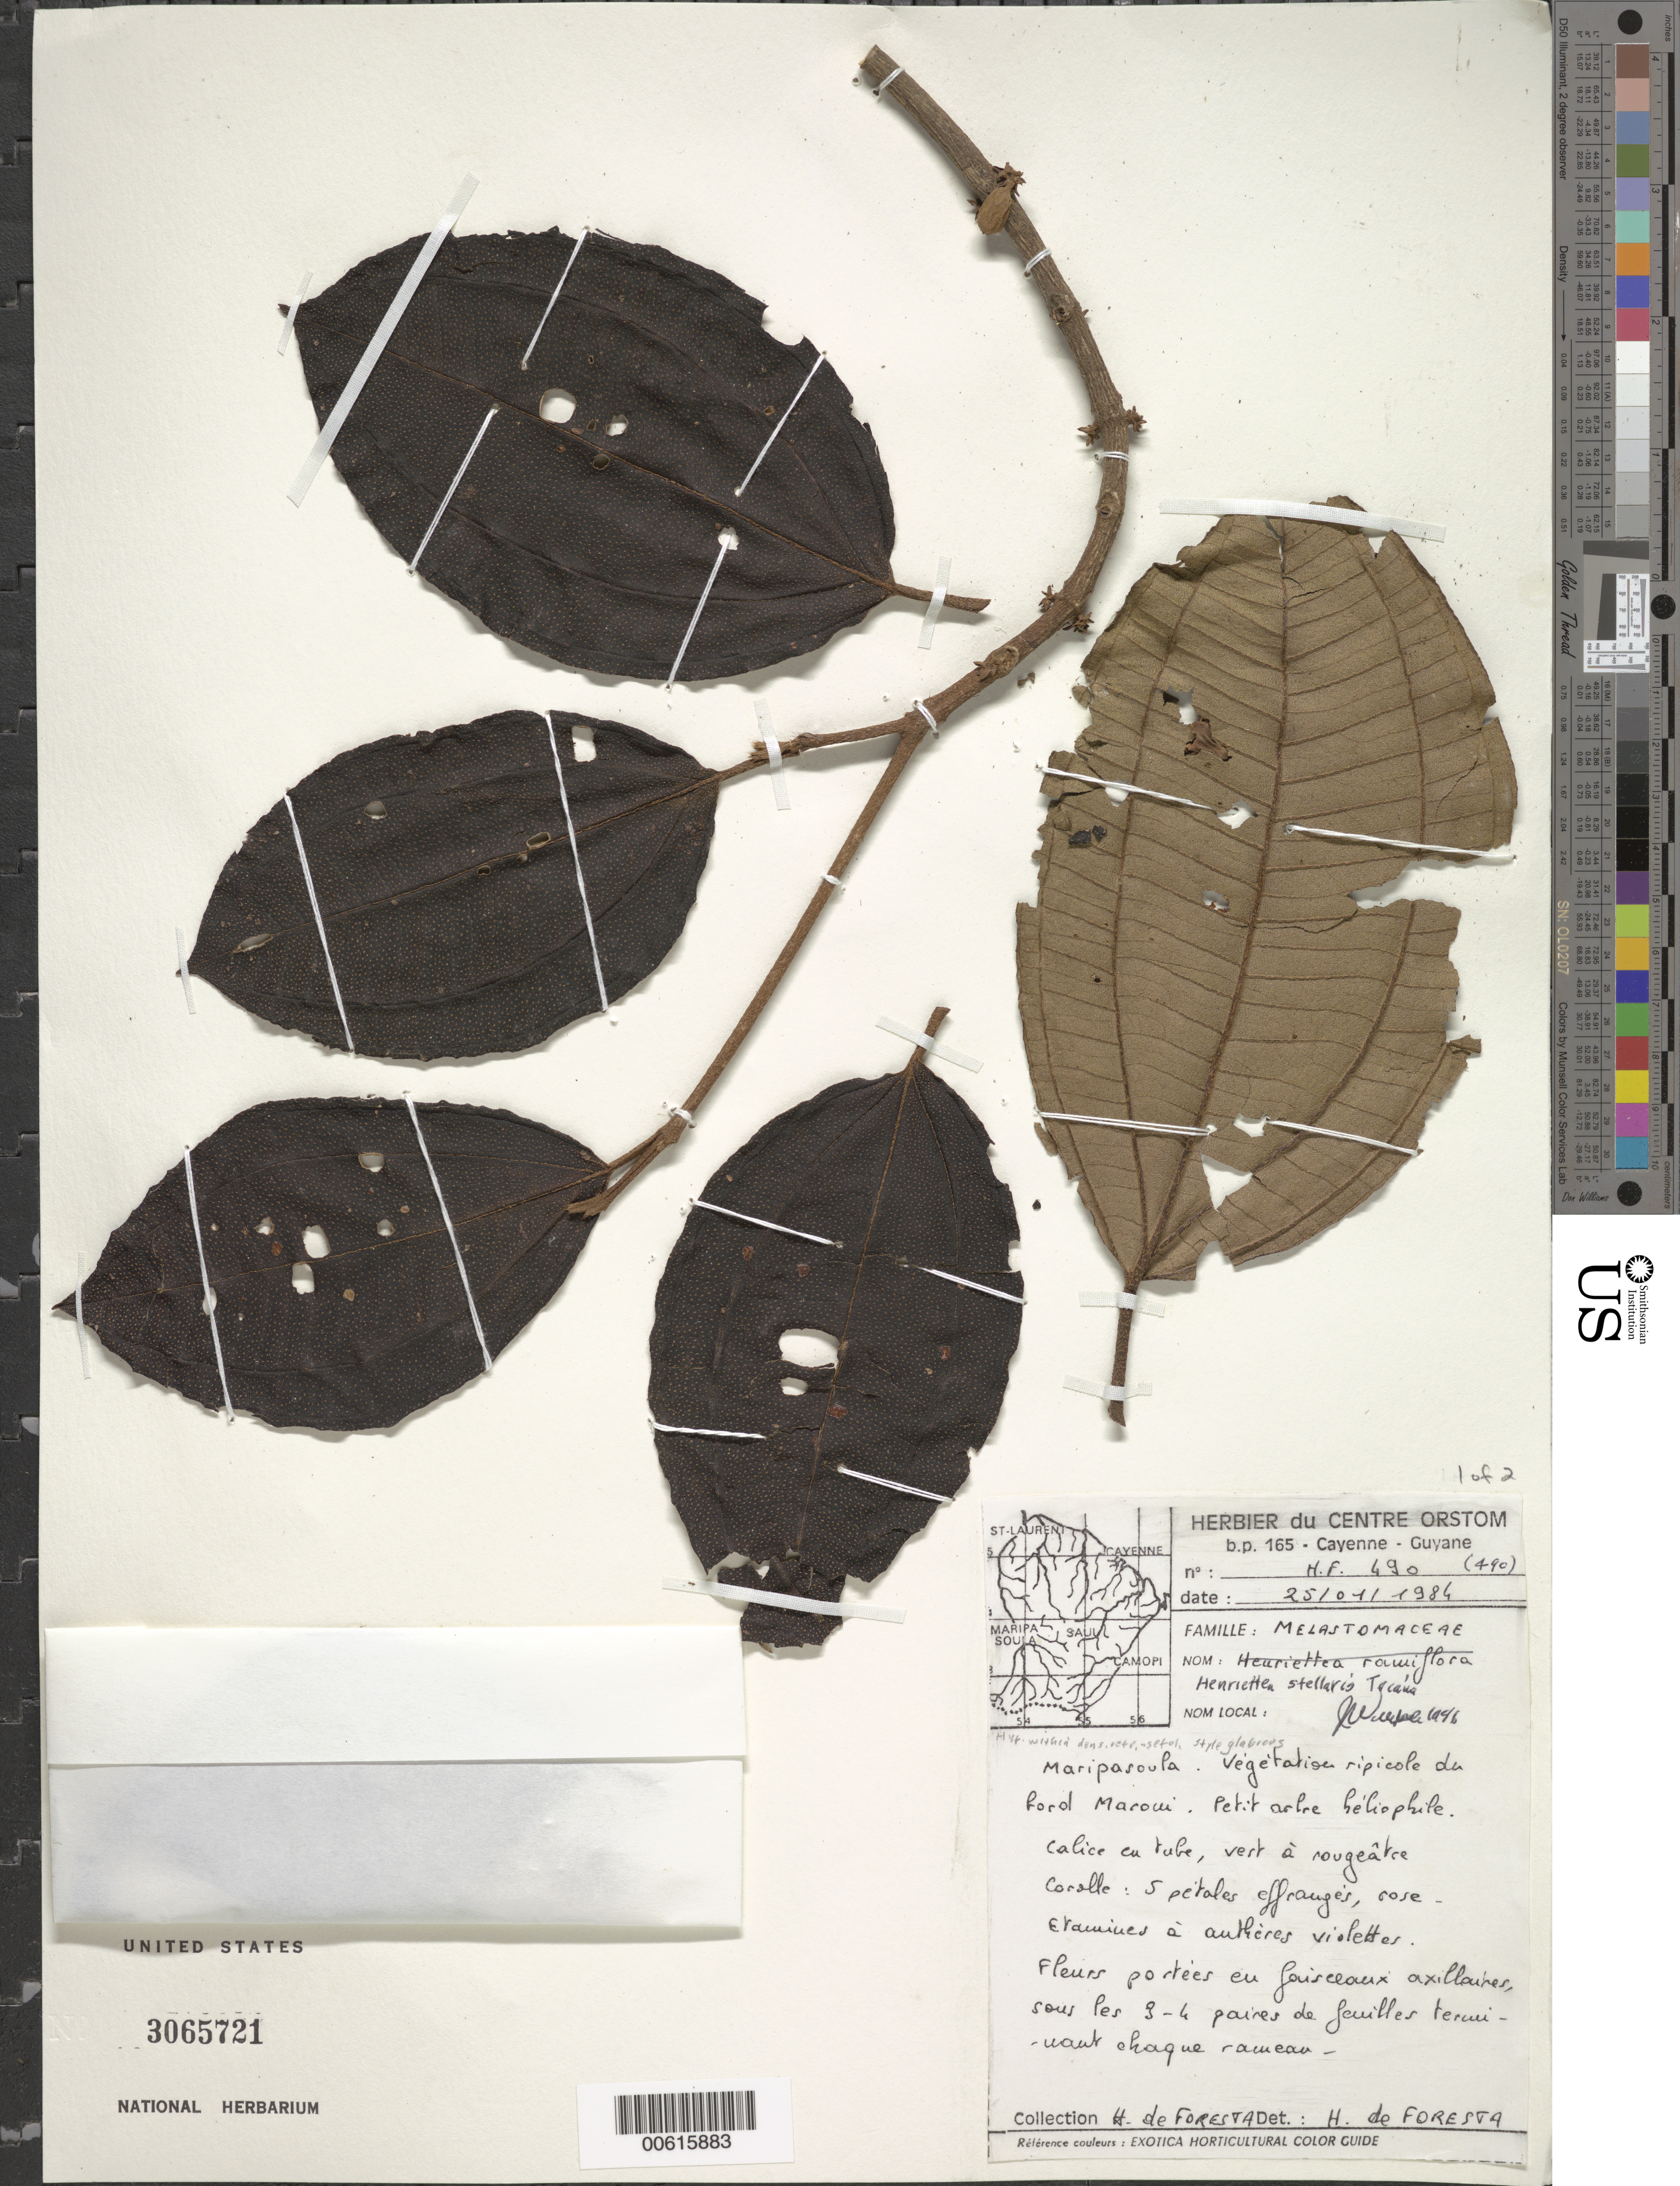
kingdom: Plantae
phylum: Tracheophyta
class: Magnoliopsida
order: Myrtales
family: Melastomataceae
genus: Henriettea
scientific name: Henriettea stellaris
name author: O. Berg ex Triana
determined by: Wurdack, John J., (US), US (UNITED STATES)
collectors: H. de Foresta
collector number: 490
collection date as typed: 25-Jan-84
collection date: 1984-01-25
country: French Guiana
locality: Maripasoula, Bassin du Maroni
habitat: Riparian vegetation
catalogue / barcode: US 3065721